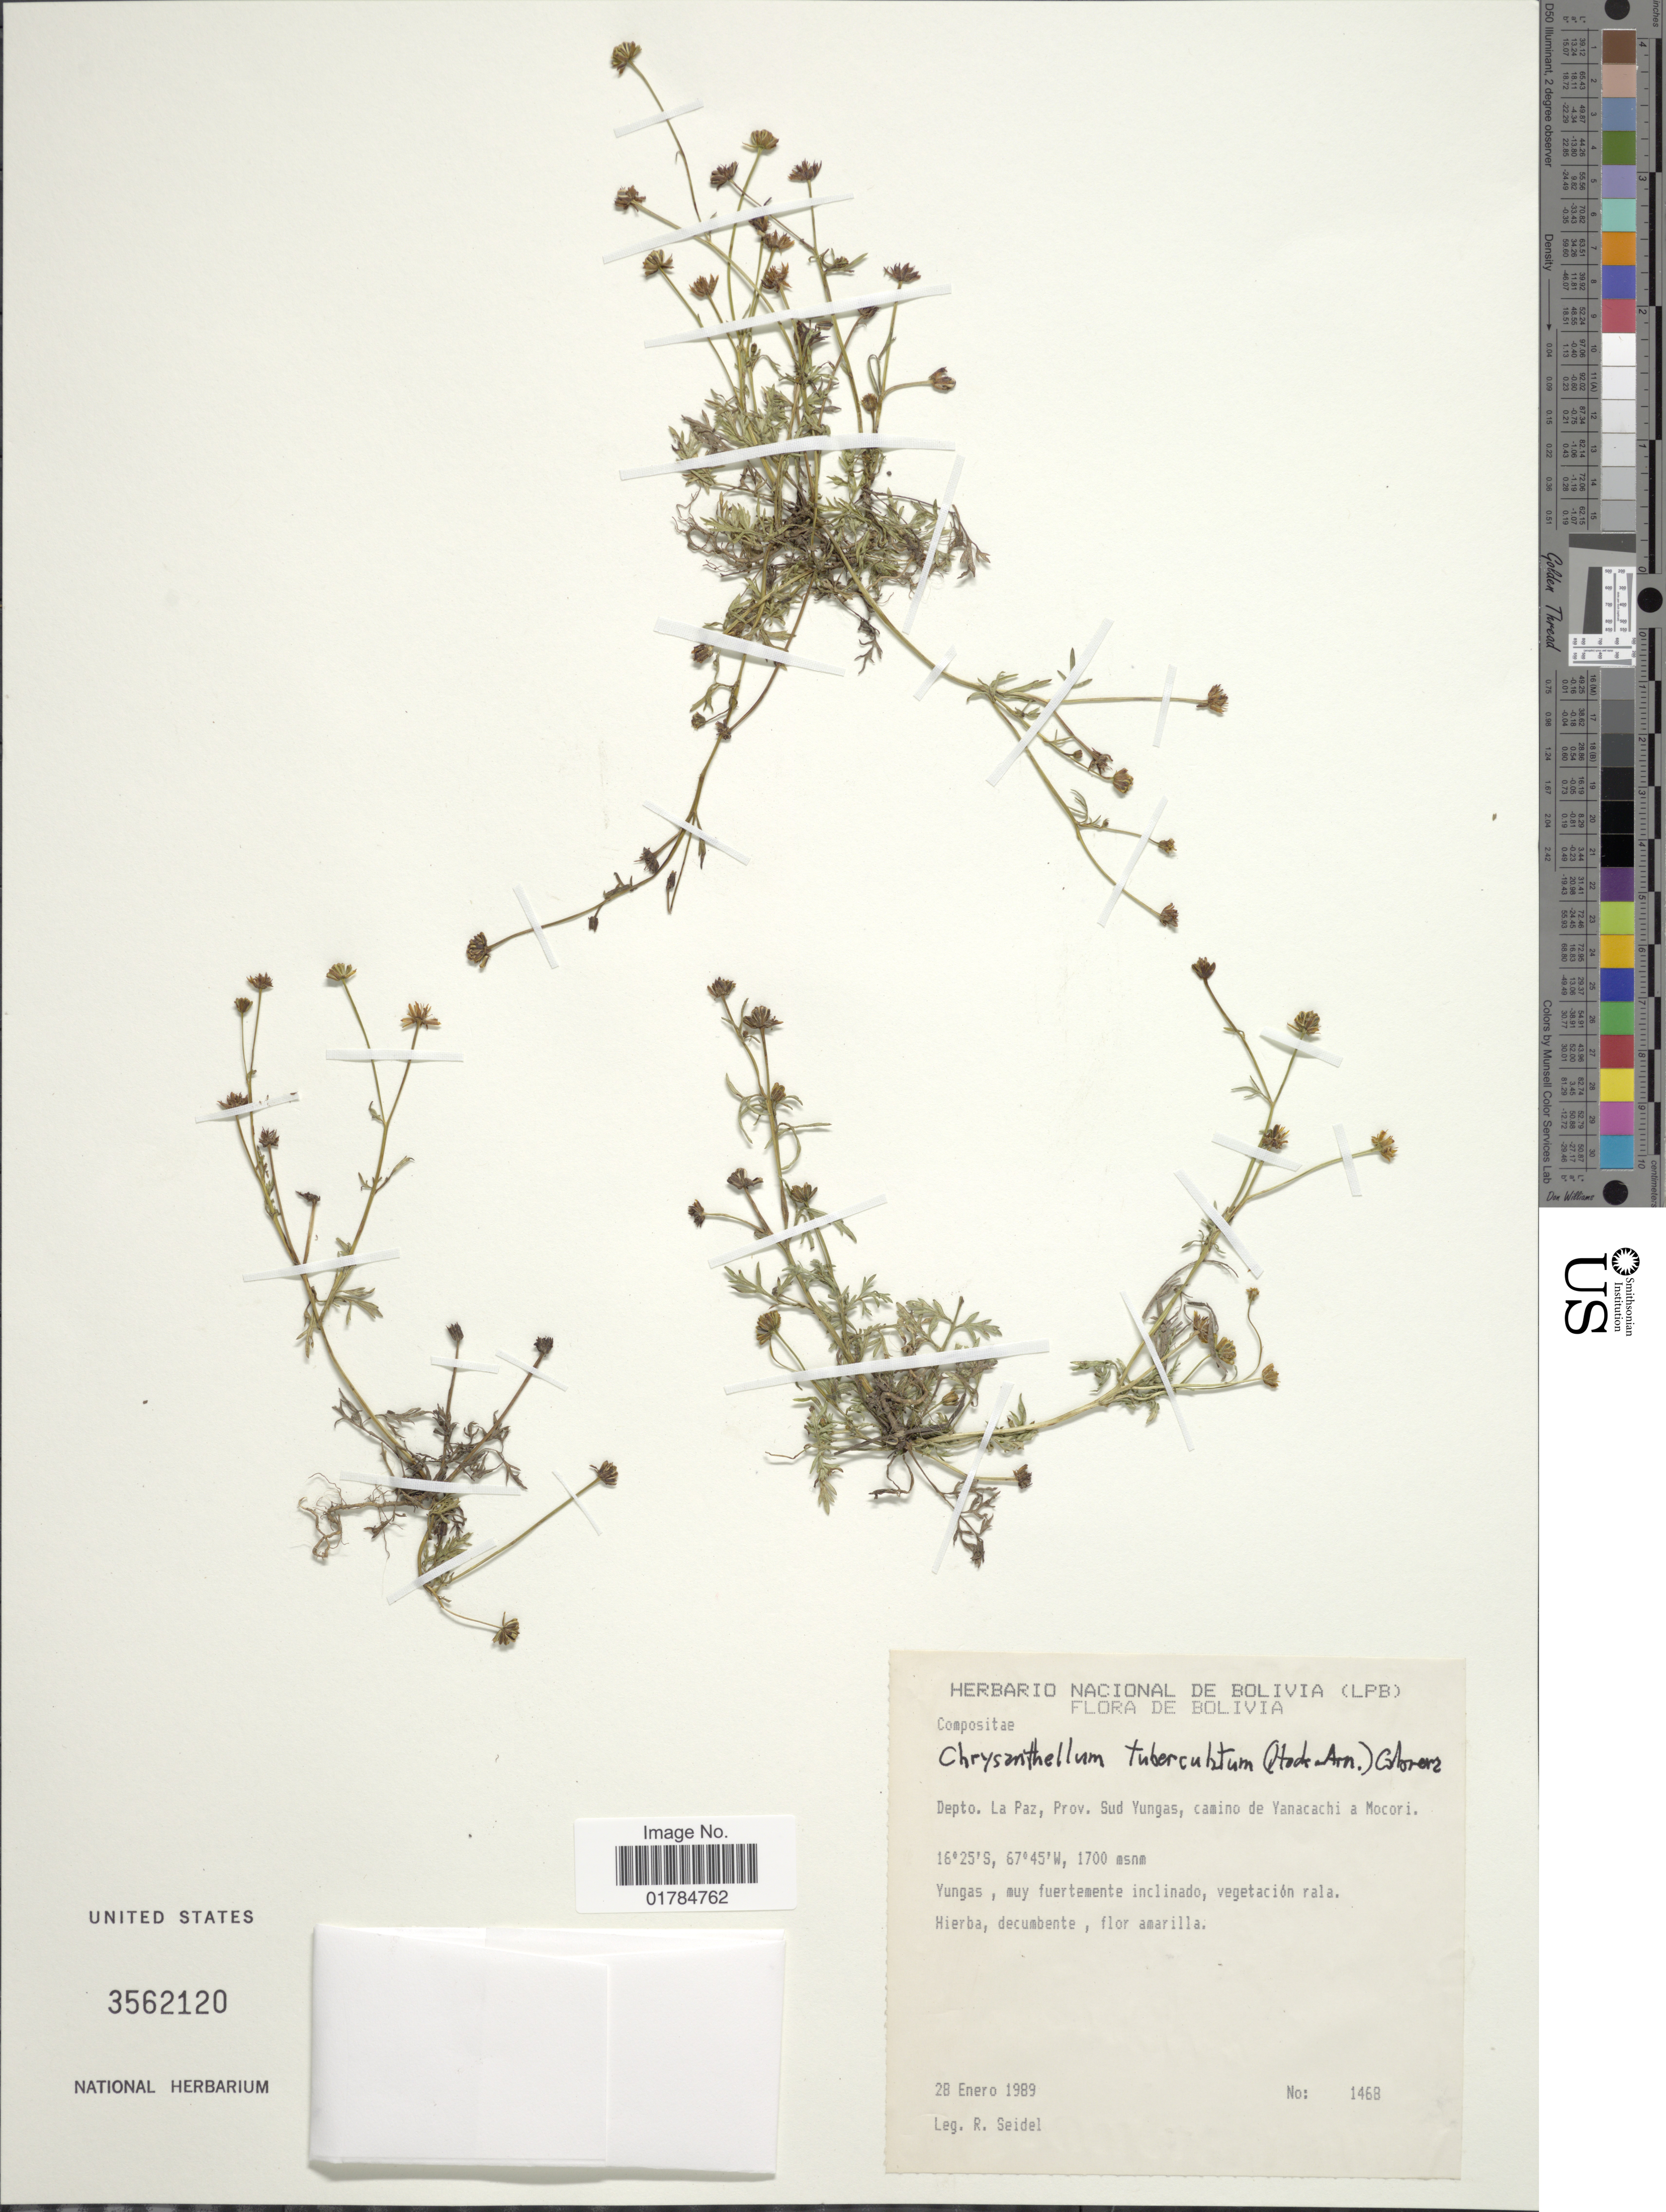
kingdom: Plantae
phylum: Tracheophyta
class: Magnoliopsida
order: Asterales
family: Asteraceae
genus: Chrysanthellum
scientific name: Chrysanthellum tuberculatum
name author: (Hook. & Arn.) Cabrera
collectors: R. Seidel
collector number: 1468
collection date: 1989-01-28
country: Bolivia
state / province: La Paz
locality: Prov Sud Yungas, camino de Yanacachi a Mocori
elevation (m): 1700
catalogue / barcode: US 3562120